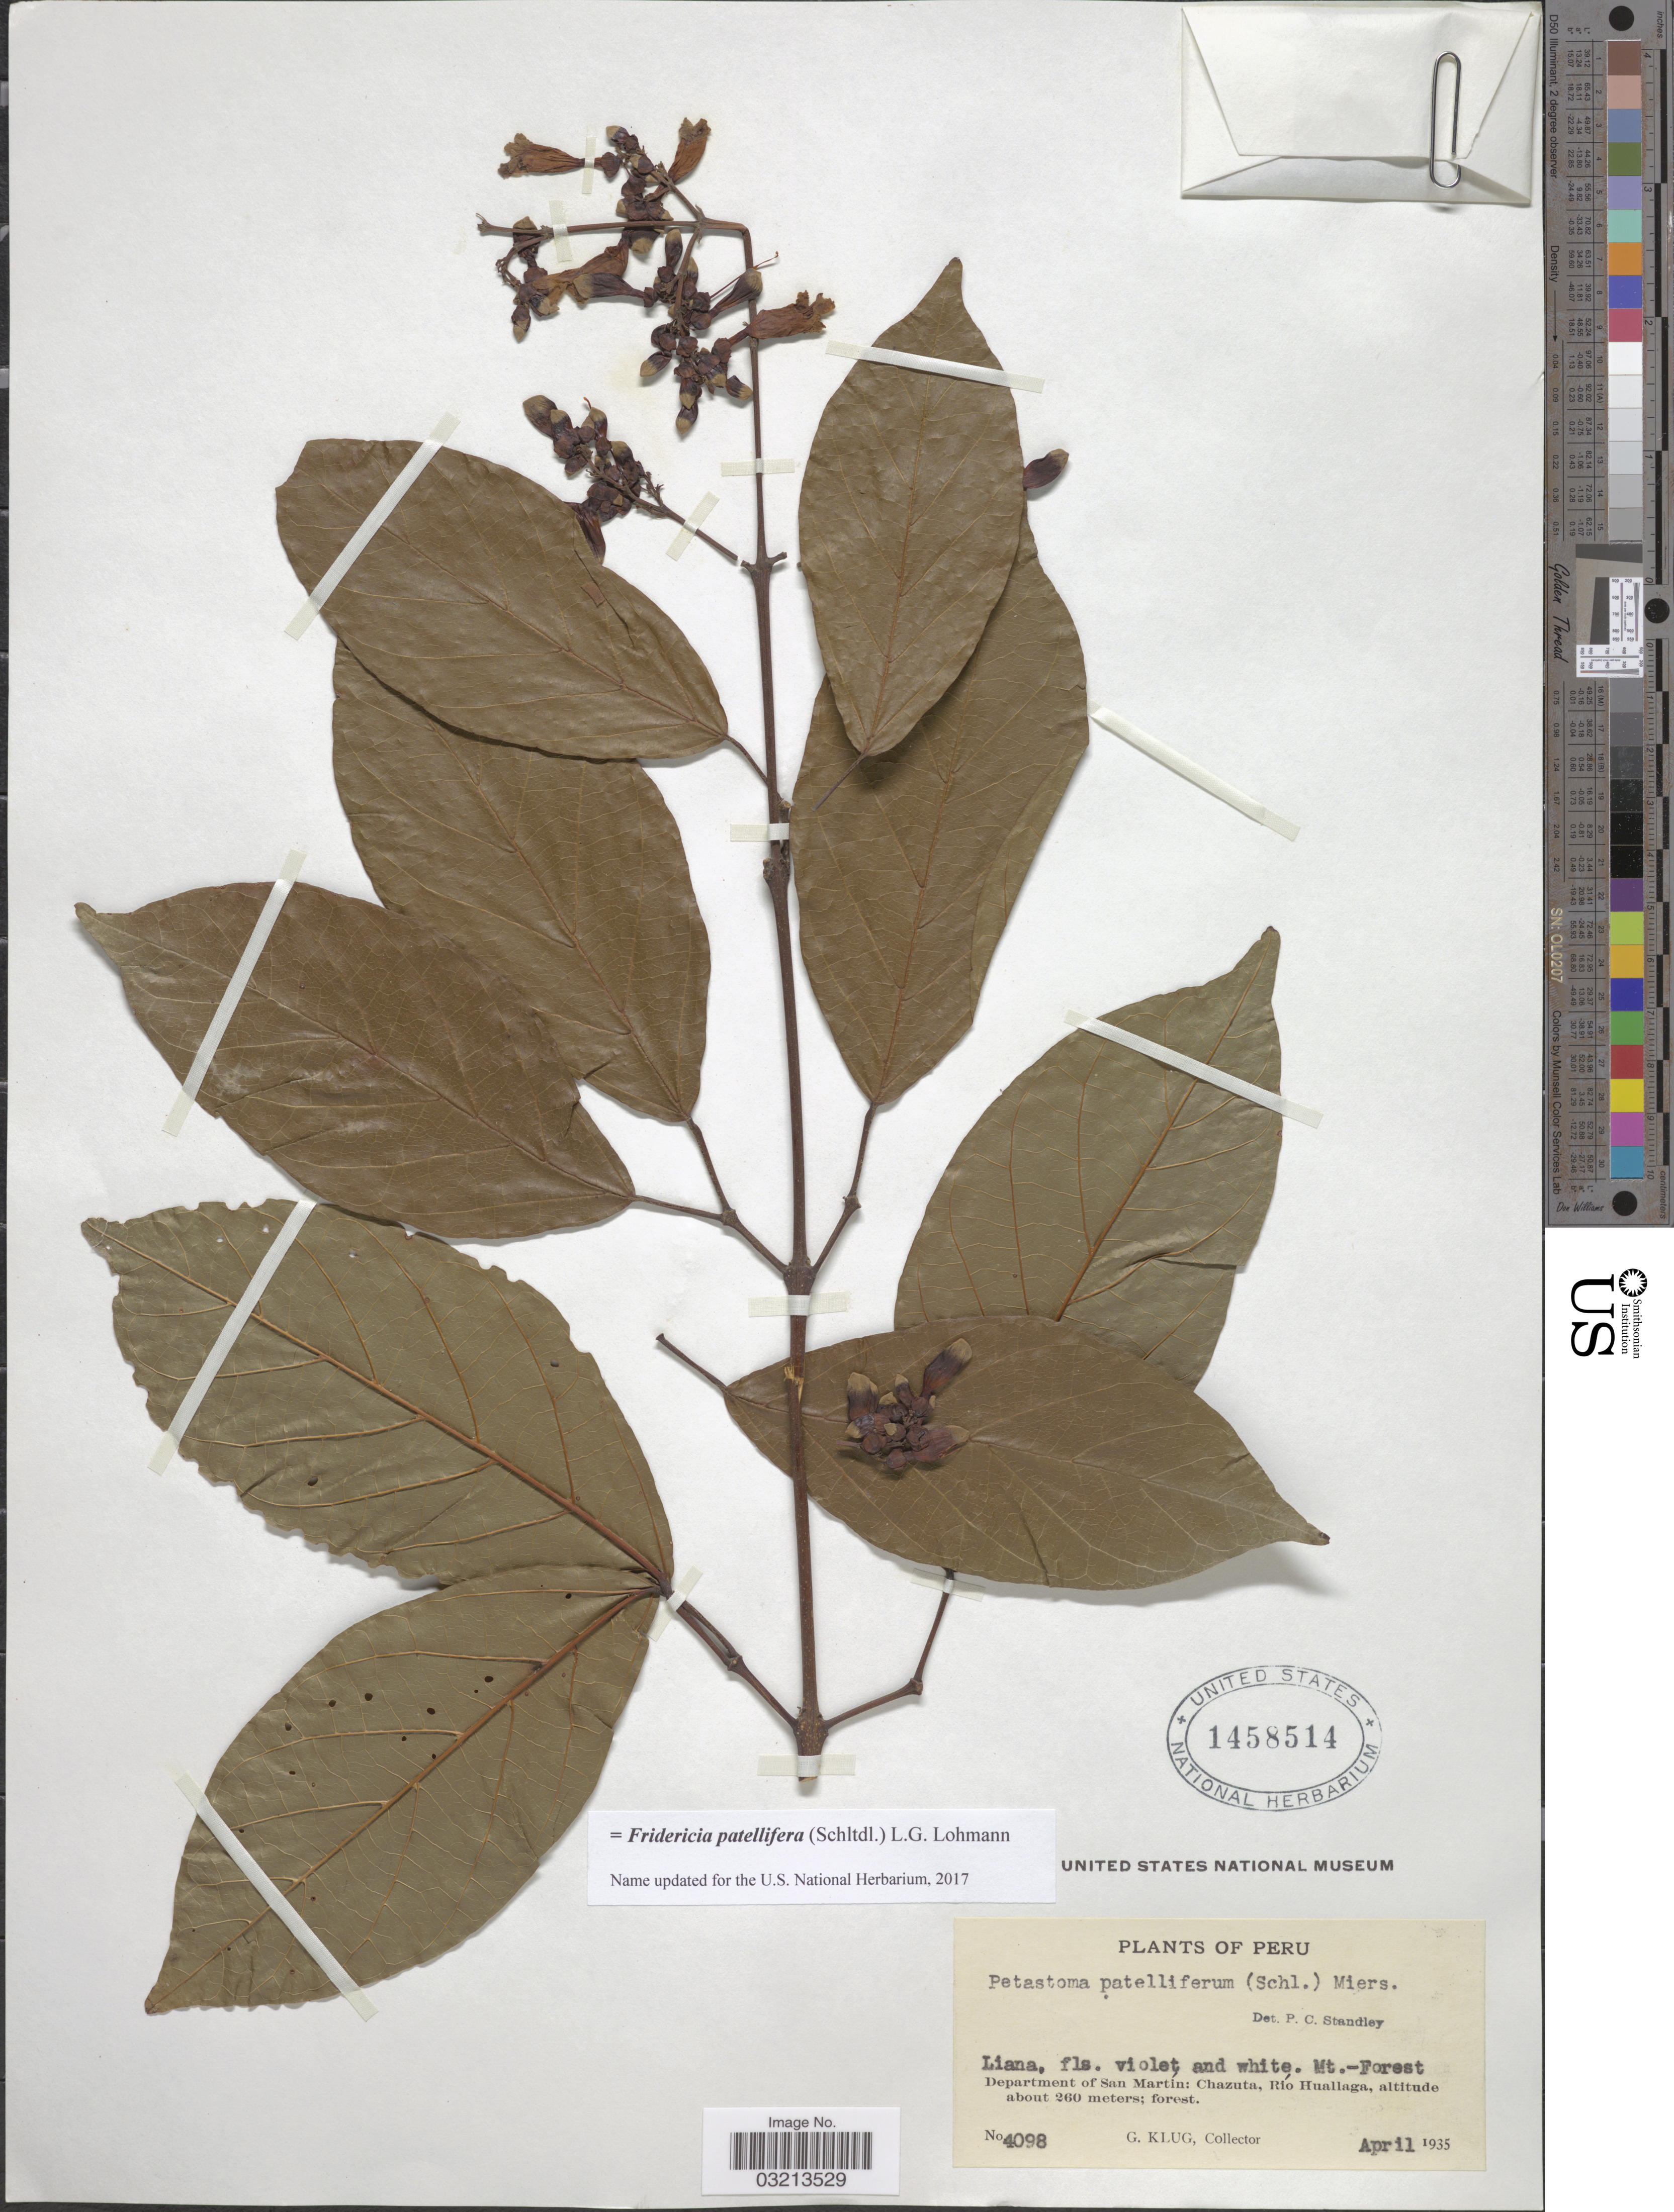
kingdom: Plantae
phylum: Tracheophyta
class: Magnoliopsida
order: Lamiales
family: Bignoniaceae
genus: Fridericia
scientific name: Fridericia patellifera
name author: (Schltdl.) L.G. Lohmann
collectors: G. Klug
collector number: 4098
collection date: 1935-04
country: Peru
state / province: San Martín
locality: Department of San Martín: Chazuta, Río Huallaga.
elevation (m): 260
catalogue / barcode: US 1458414